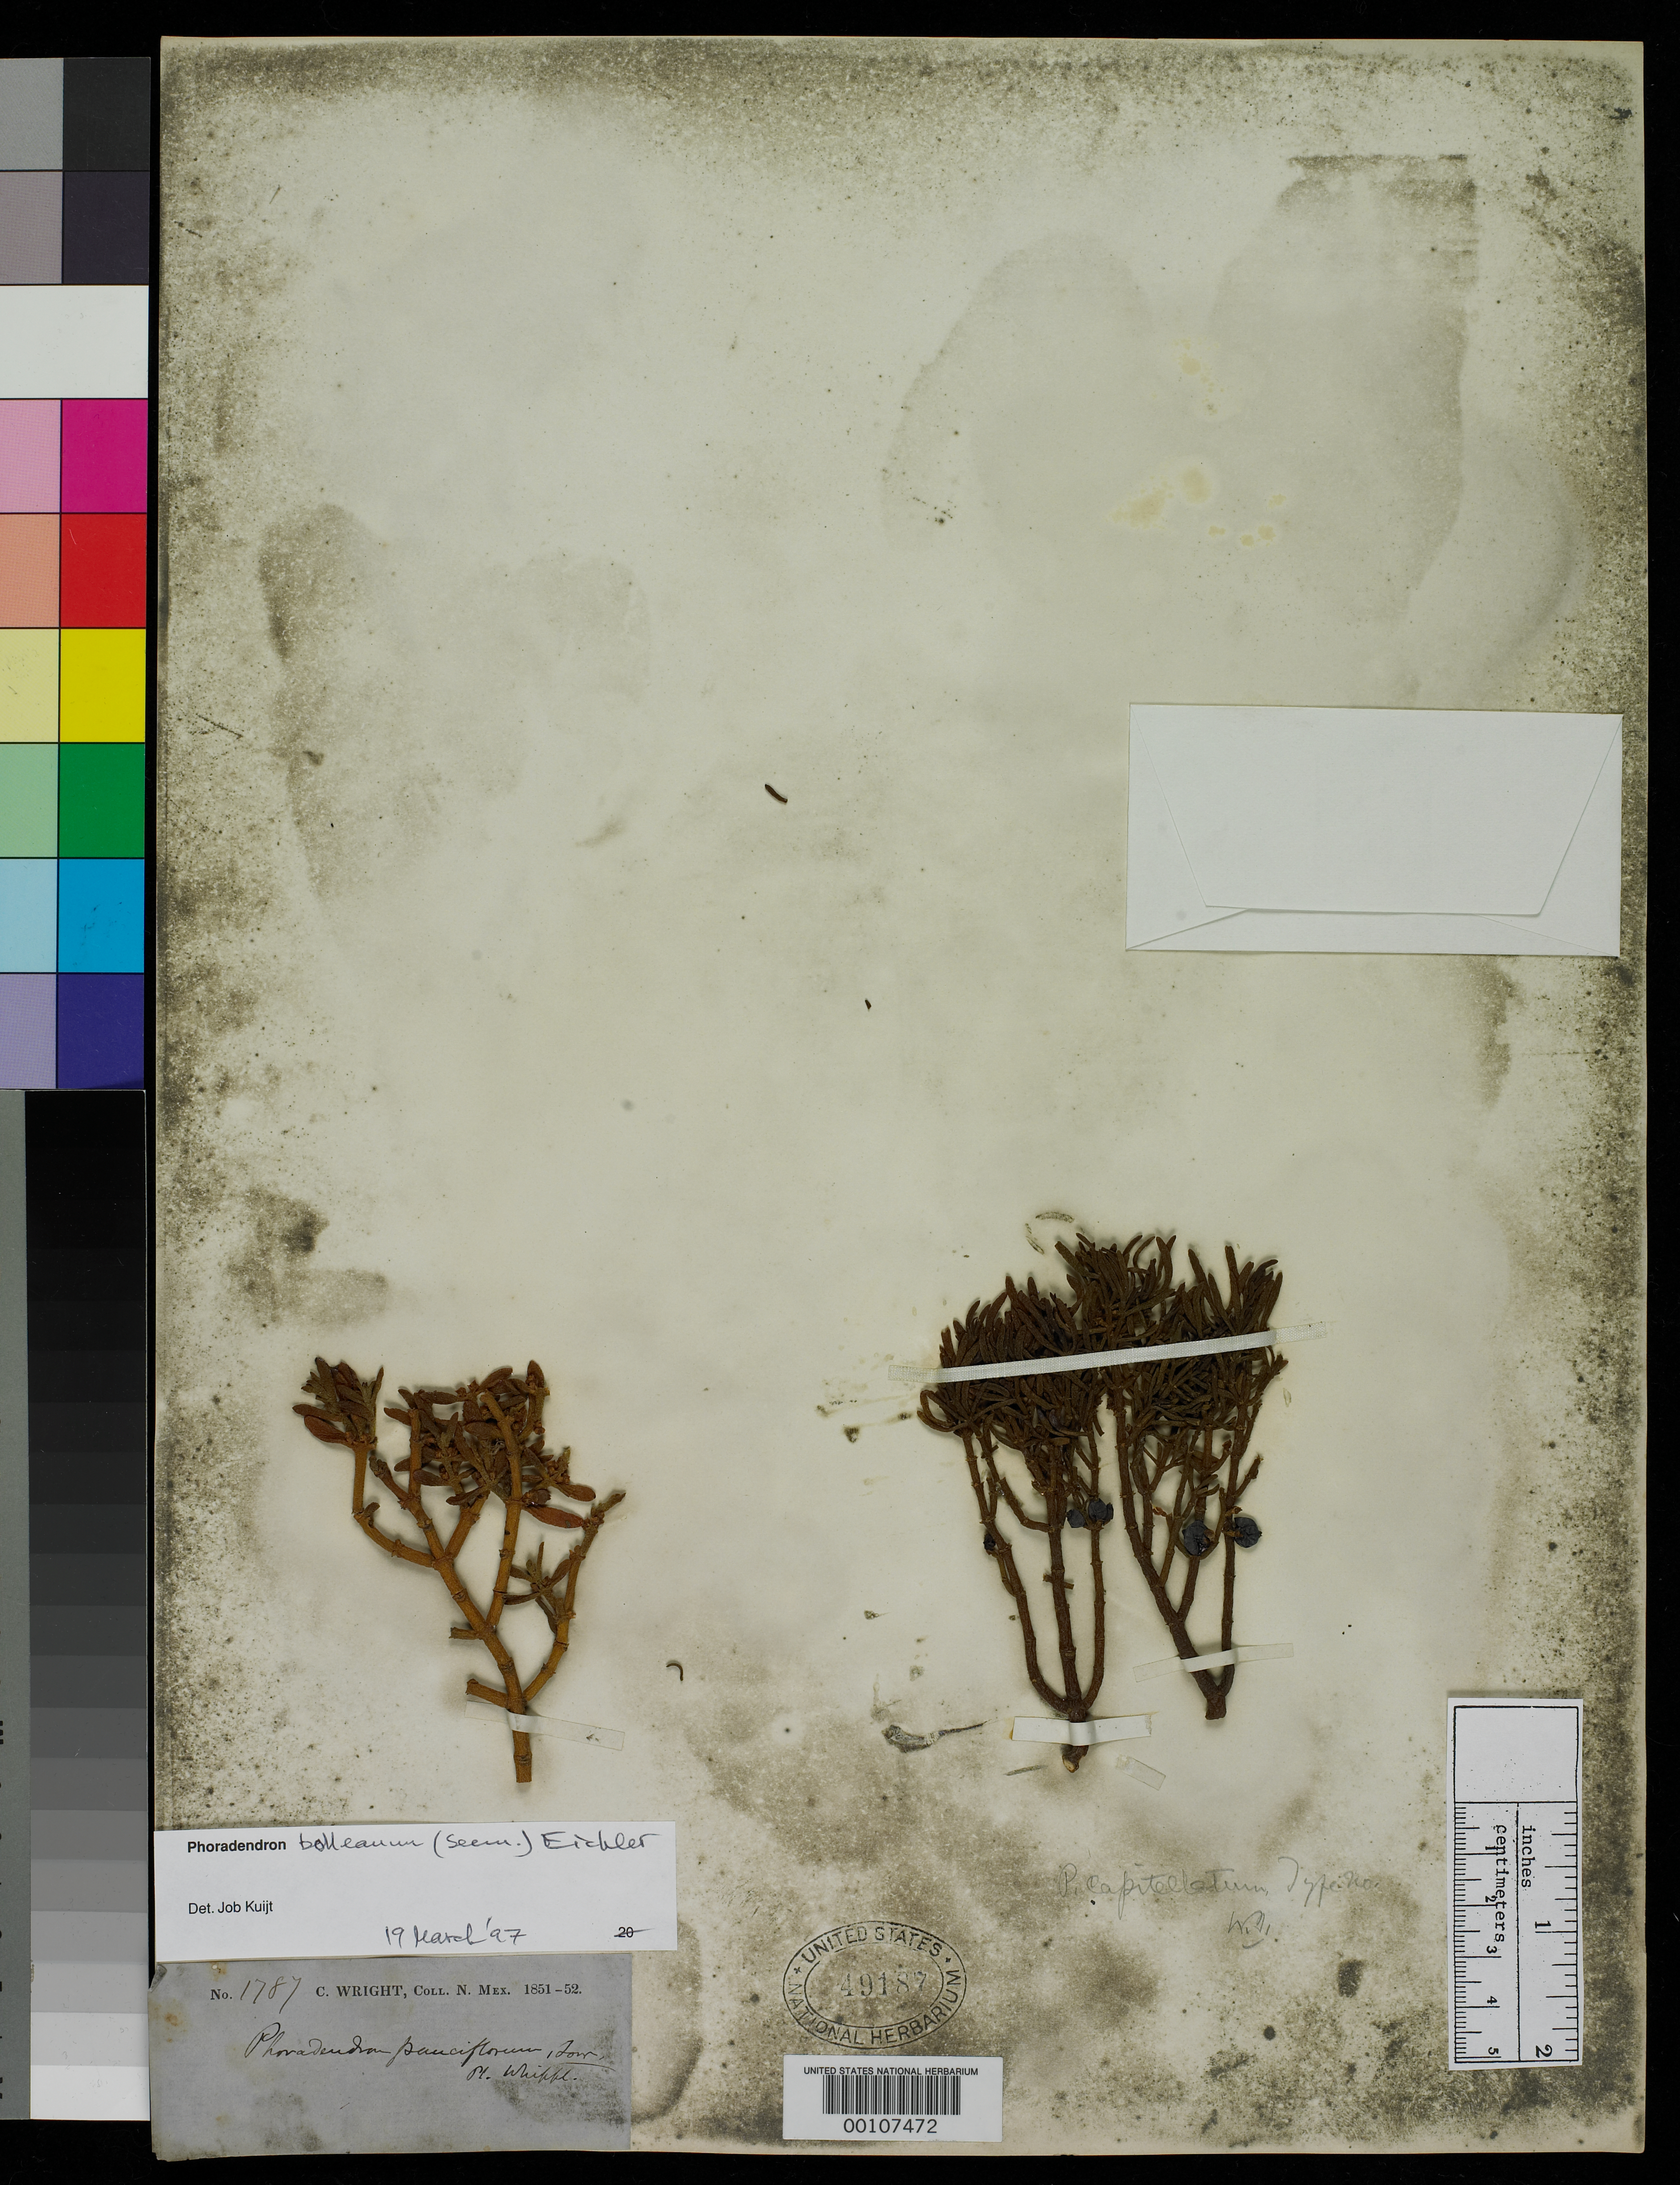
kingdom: Plantae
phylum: Tracheophyta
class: Magnoliopsida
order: Santalales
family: Viscaceae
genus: Phoradendron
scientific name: Phoradendron capitellatum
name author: Torr. ex Trel.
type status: Isotype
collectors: C. Wright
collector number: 1787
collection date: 1851/1852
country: United States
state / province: New Mexico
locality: "N. Mex." [=northern Mexico or New Mexico? either way possibly referring to present-day Arizona or Texas]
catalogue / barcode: US 49187